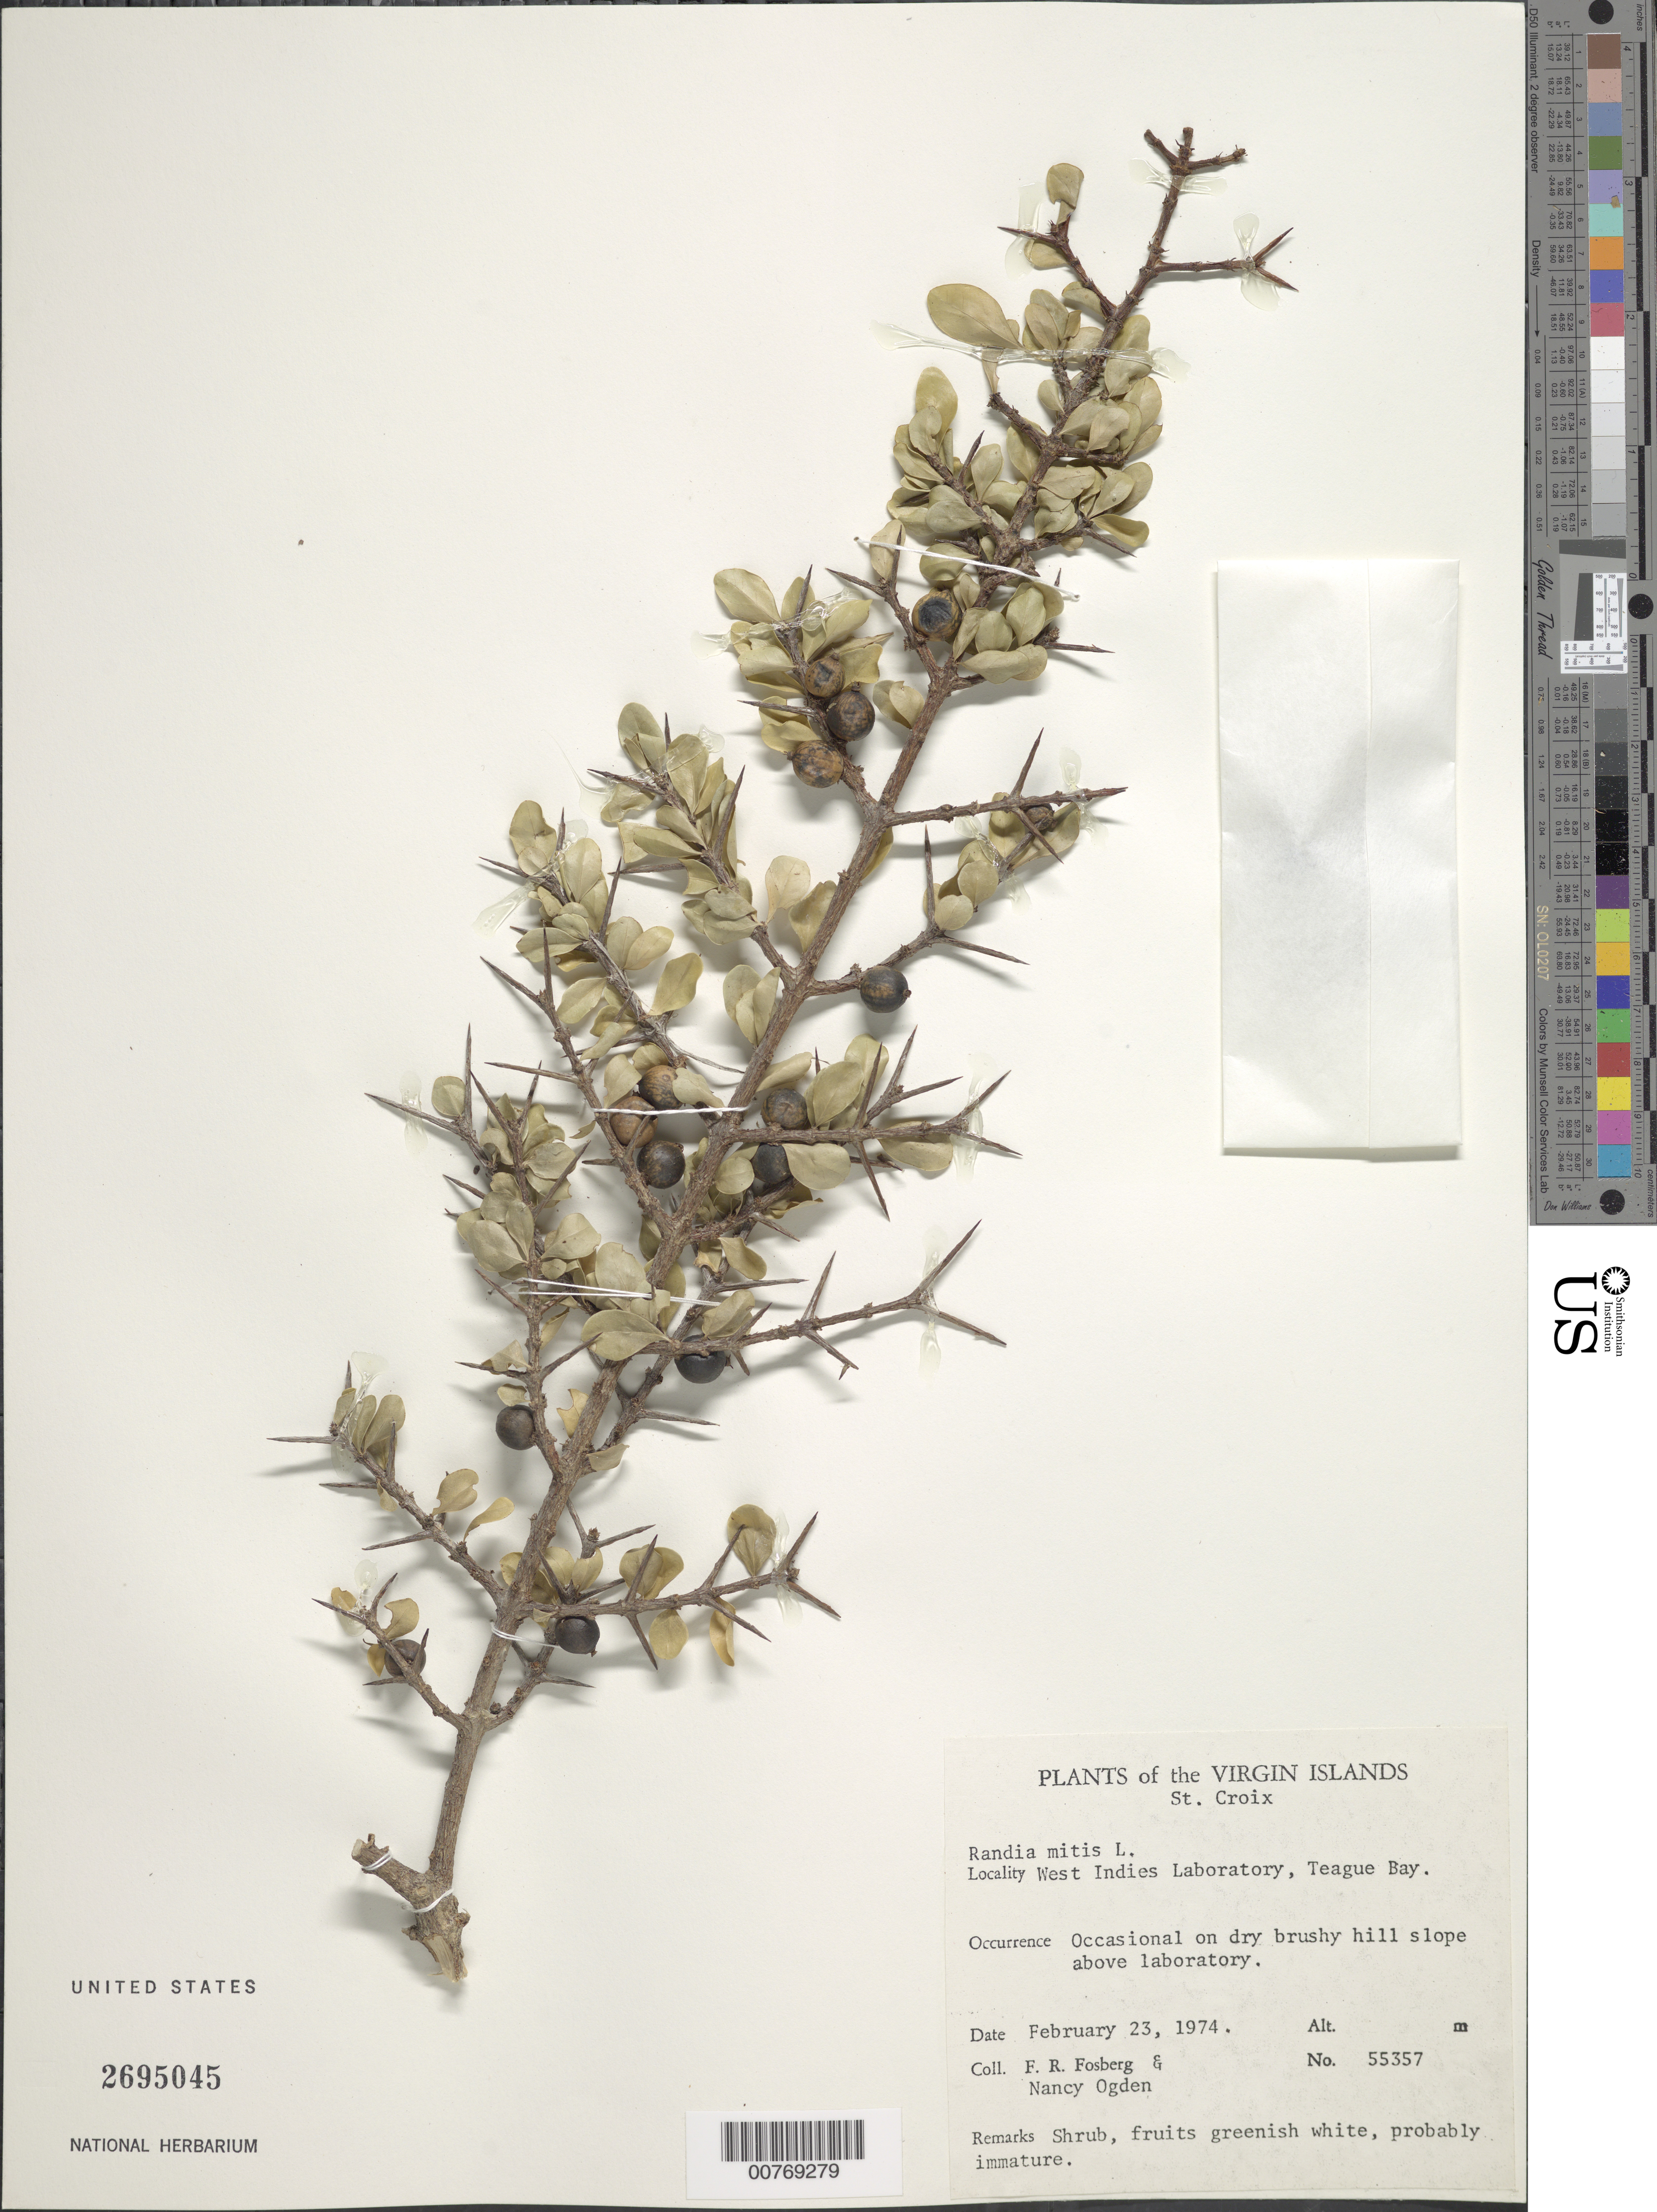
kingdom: Plantae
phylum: Tracheophyta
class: Magnoliopsida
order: Gentianales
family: Rubiaceae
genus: Randia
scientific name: Randia aculeata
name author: L.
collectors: F. R. Fosberg & N. Ogden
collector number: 55357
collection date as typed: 23 Feb 1974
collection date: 1974-02-23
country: U.S. Virgin Islands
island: St. Croix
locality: West Indies Laboratory, Teague Bay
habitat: Occasional on dry brushy hill slope above laboratory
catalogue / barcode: US 2695045